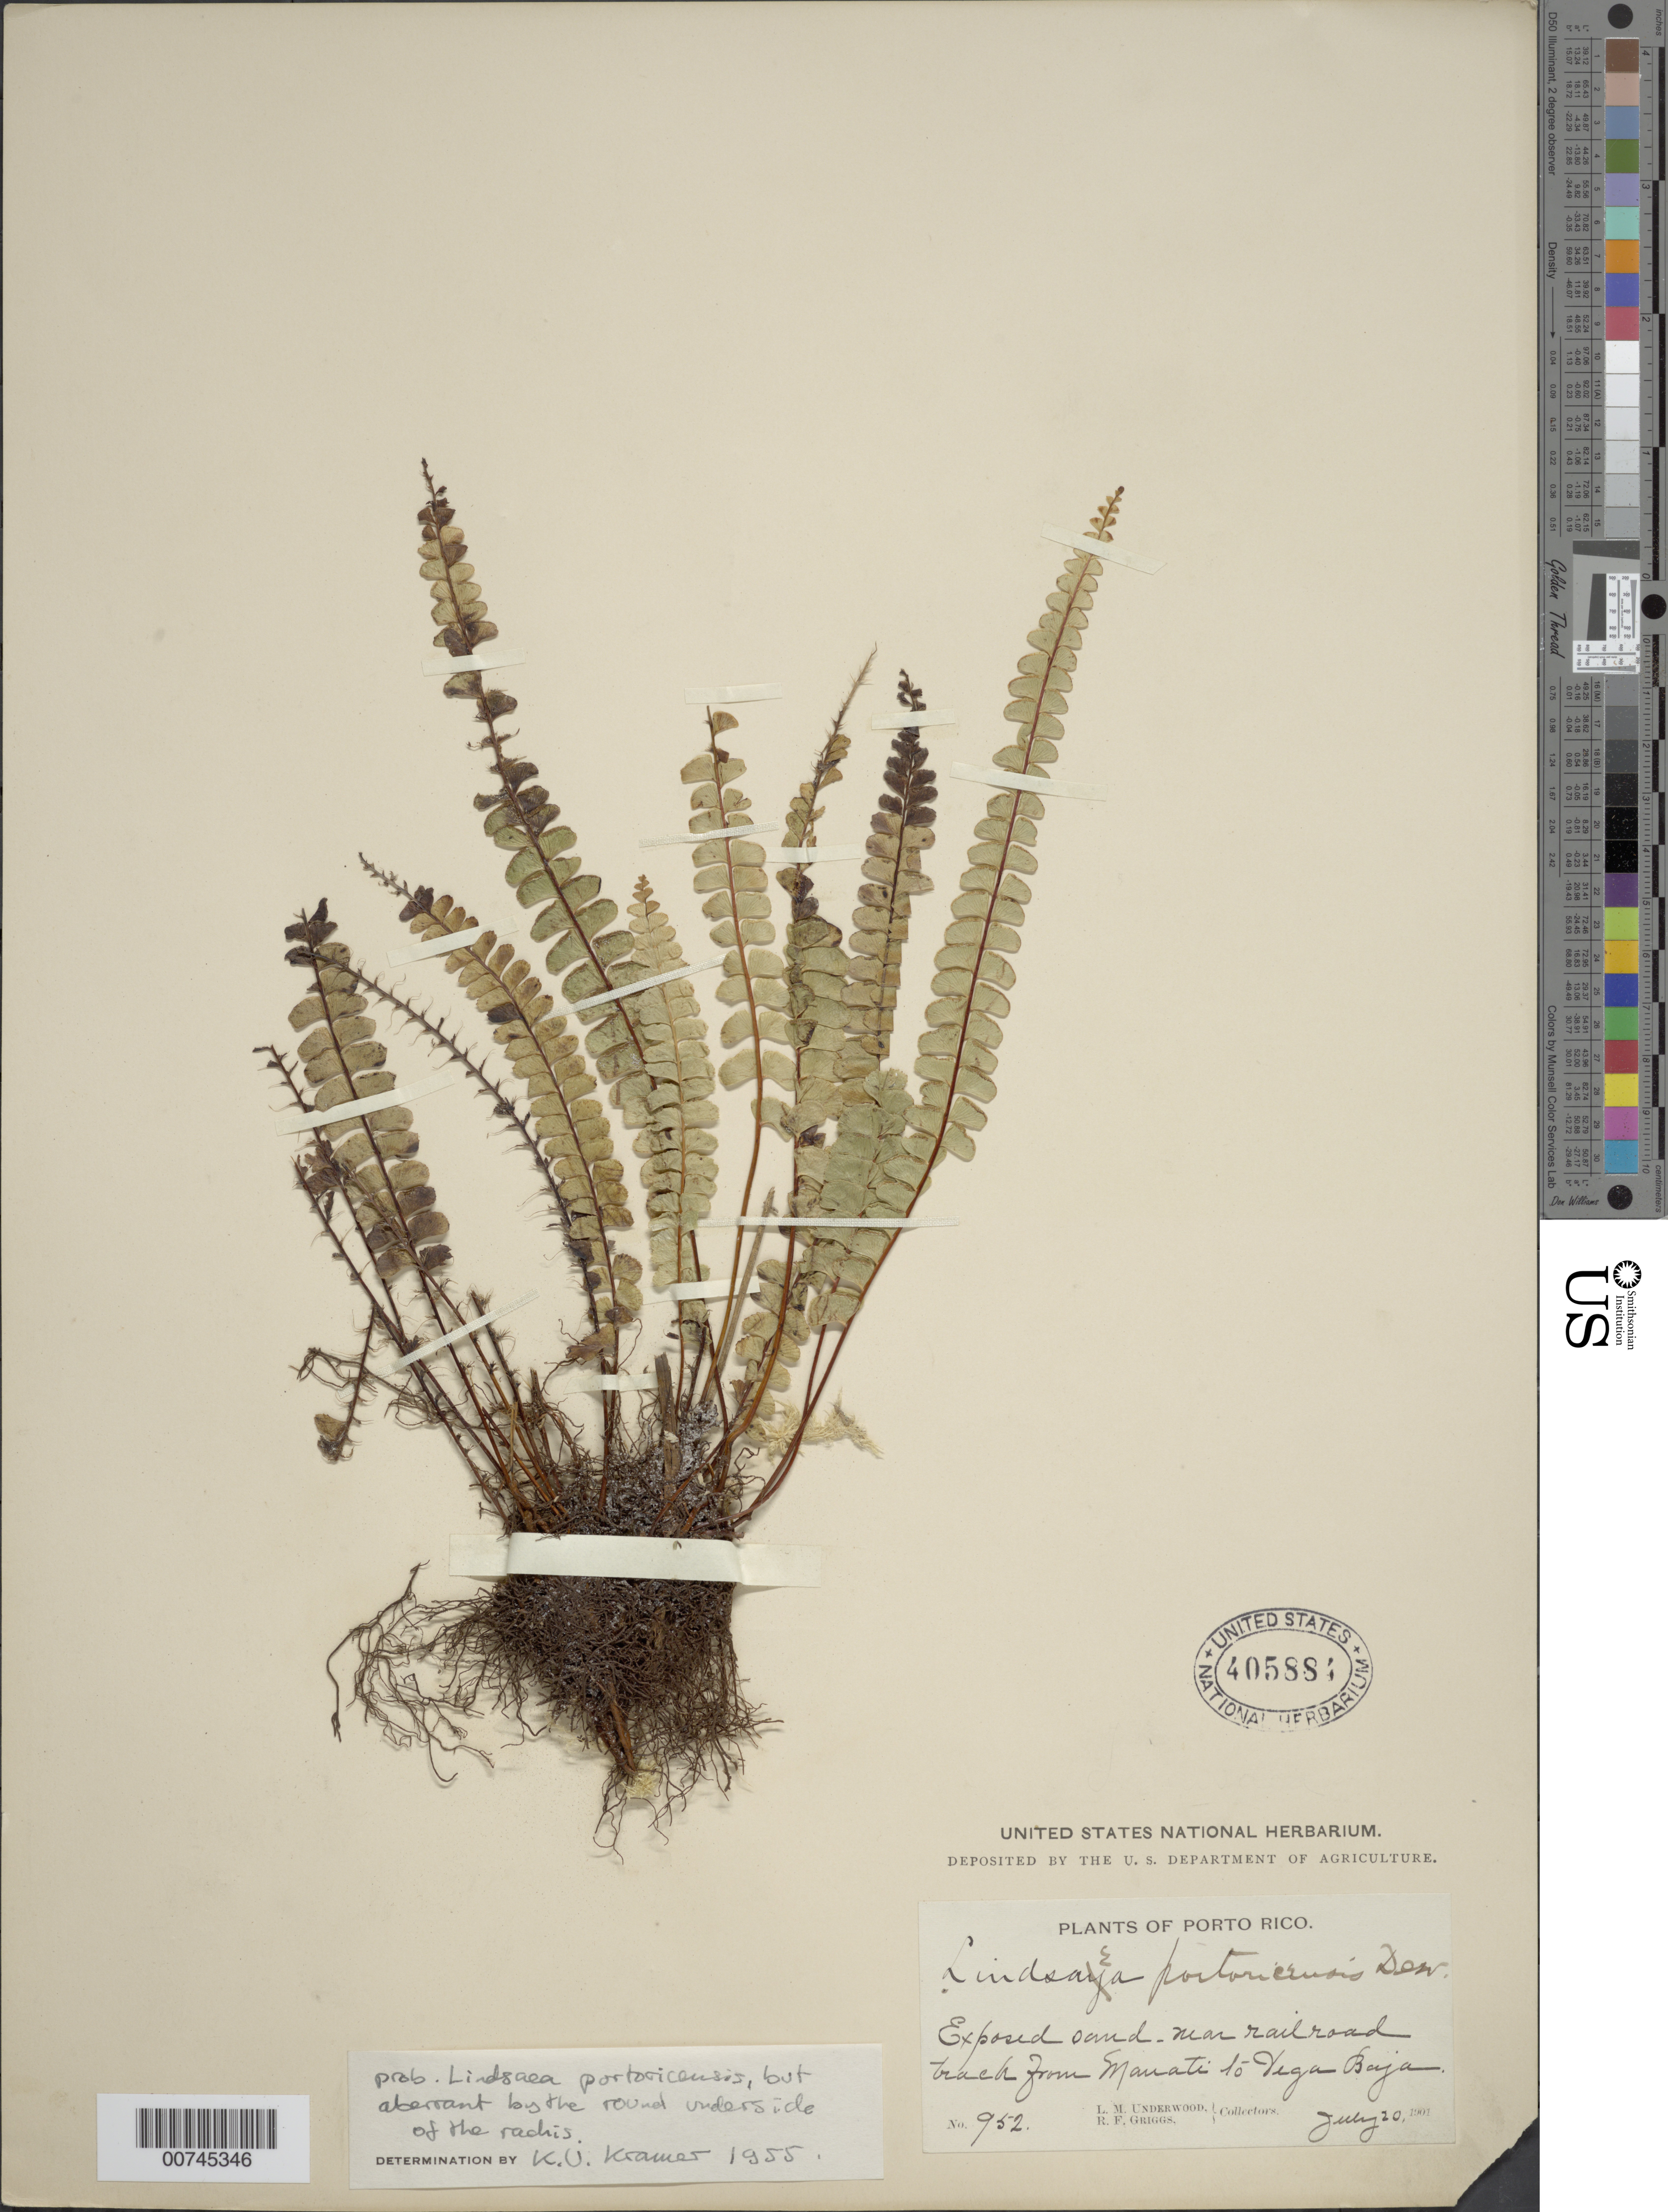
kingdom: Plantae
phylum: Tracheophyta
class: Polypodiopsida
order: Polypodiales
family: Lindsaeaceae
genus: Lindsaea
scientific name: Lindsaea portoricensis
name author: Desv.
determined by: Kramer, K. U.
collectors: L. M. Underwood & R. F. Griggs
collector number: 952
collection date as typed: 20 Jul 1901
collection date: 1901-07-20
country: Puerto Rico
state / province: Vega Baja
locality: Exposed and near rail road track from Manatí to Vega Baja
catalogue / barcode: US 405884